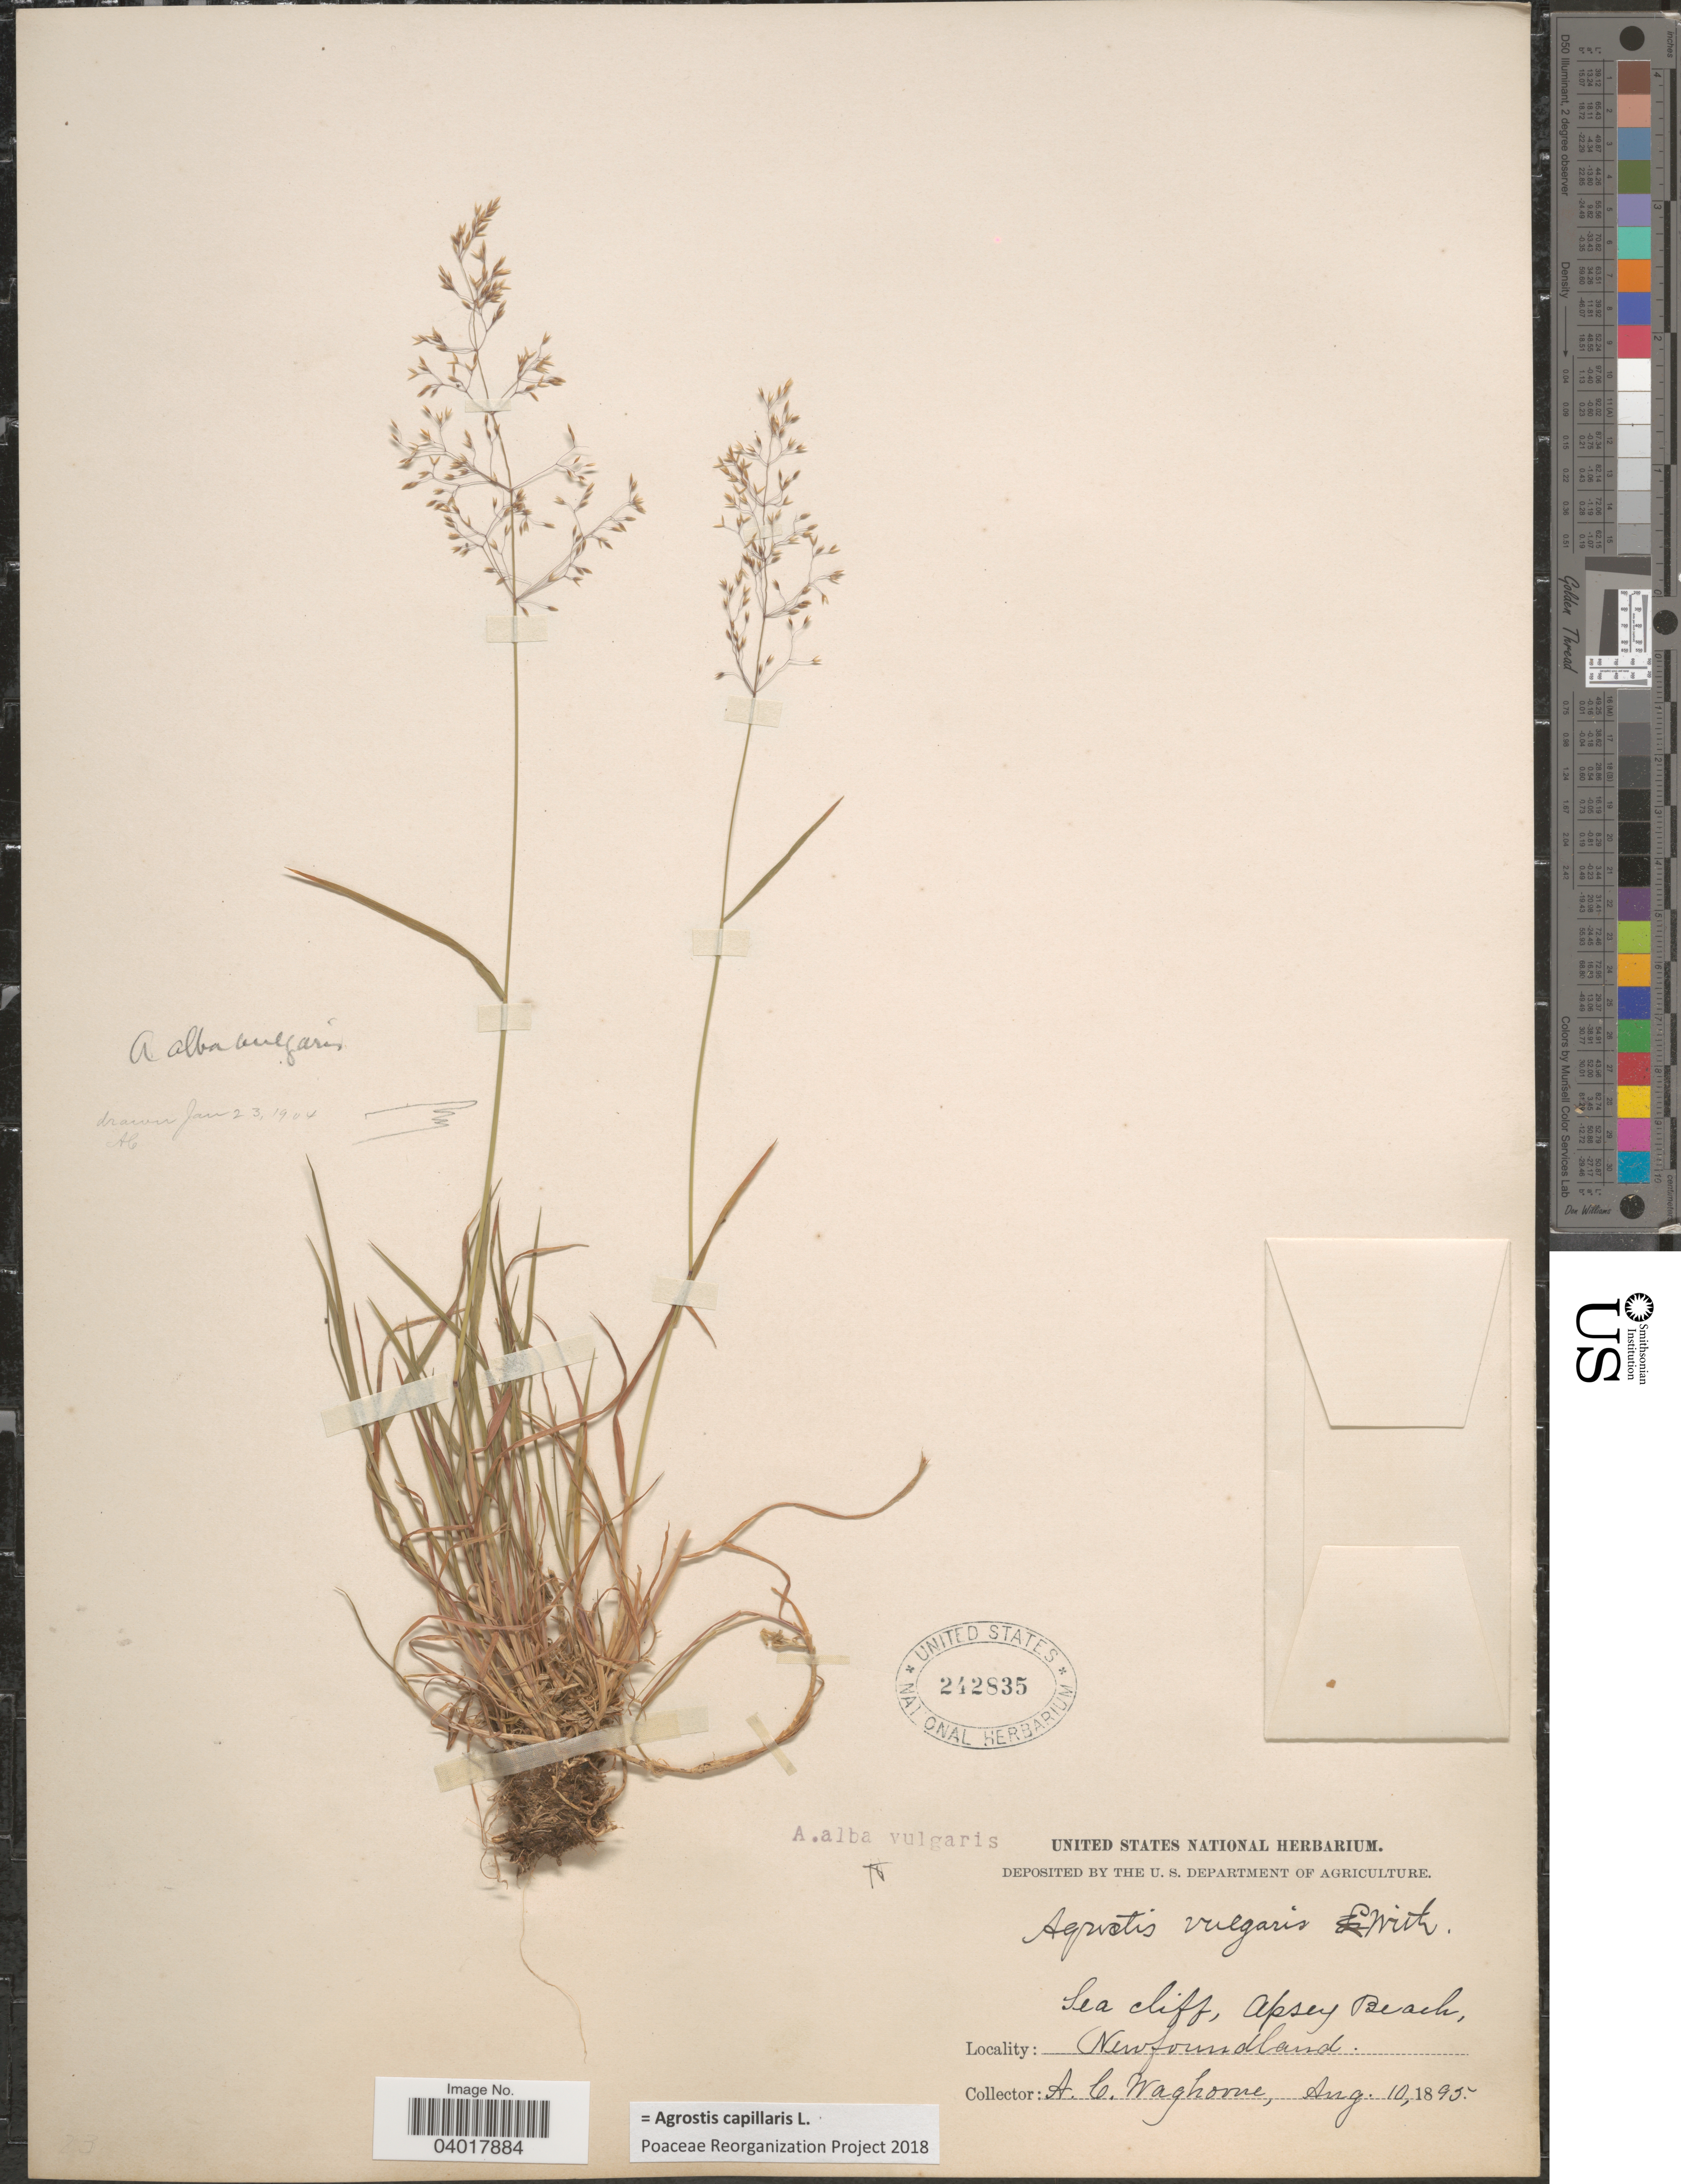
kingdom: Plantae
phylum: Tracheophyta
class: Liliopsida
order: Poales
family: Poaceae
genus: Agrostis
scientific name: Agrostis capillaris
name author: L.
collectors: A. Waghorne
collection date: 1895-08-10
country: Canada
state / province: Newfoundland and Labrador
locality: Sea cliff, Apsey Beach.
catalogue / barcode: US 242835